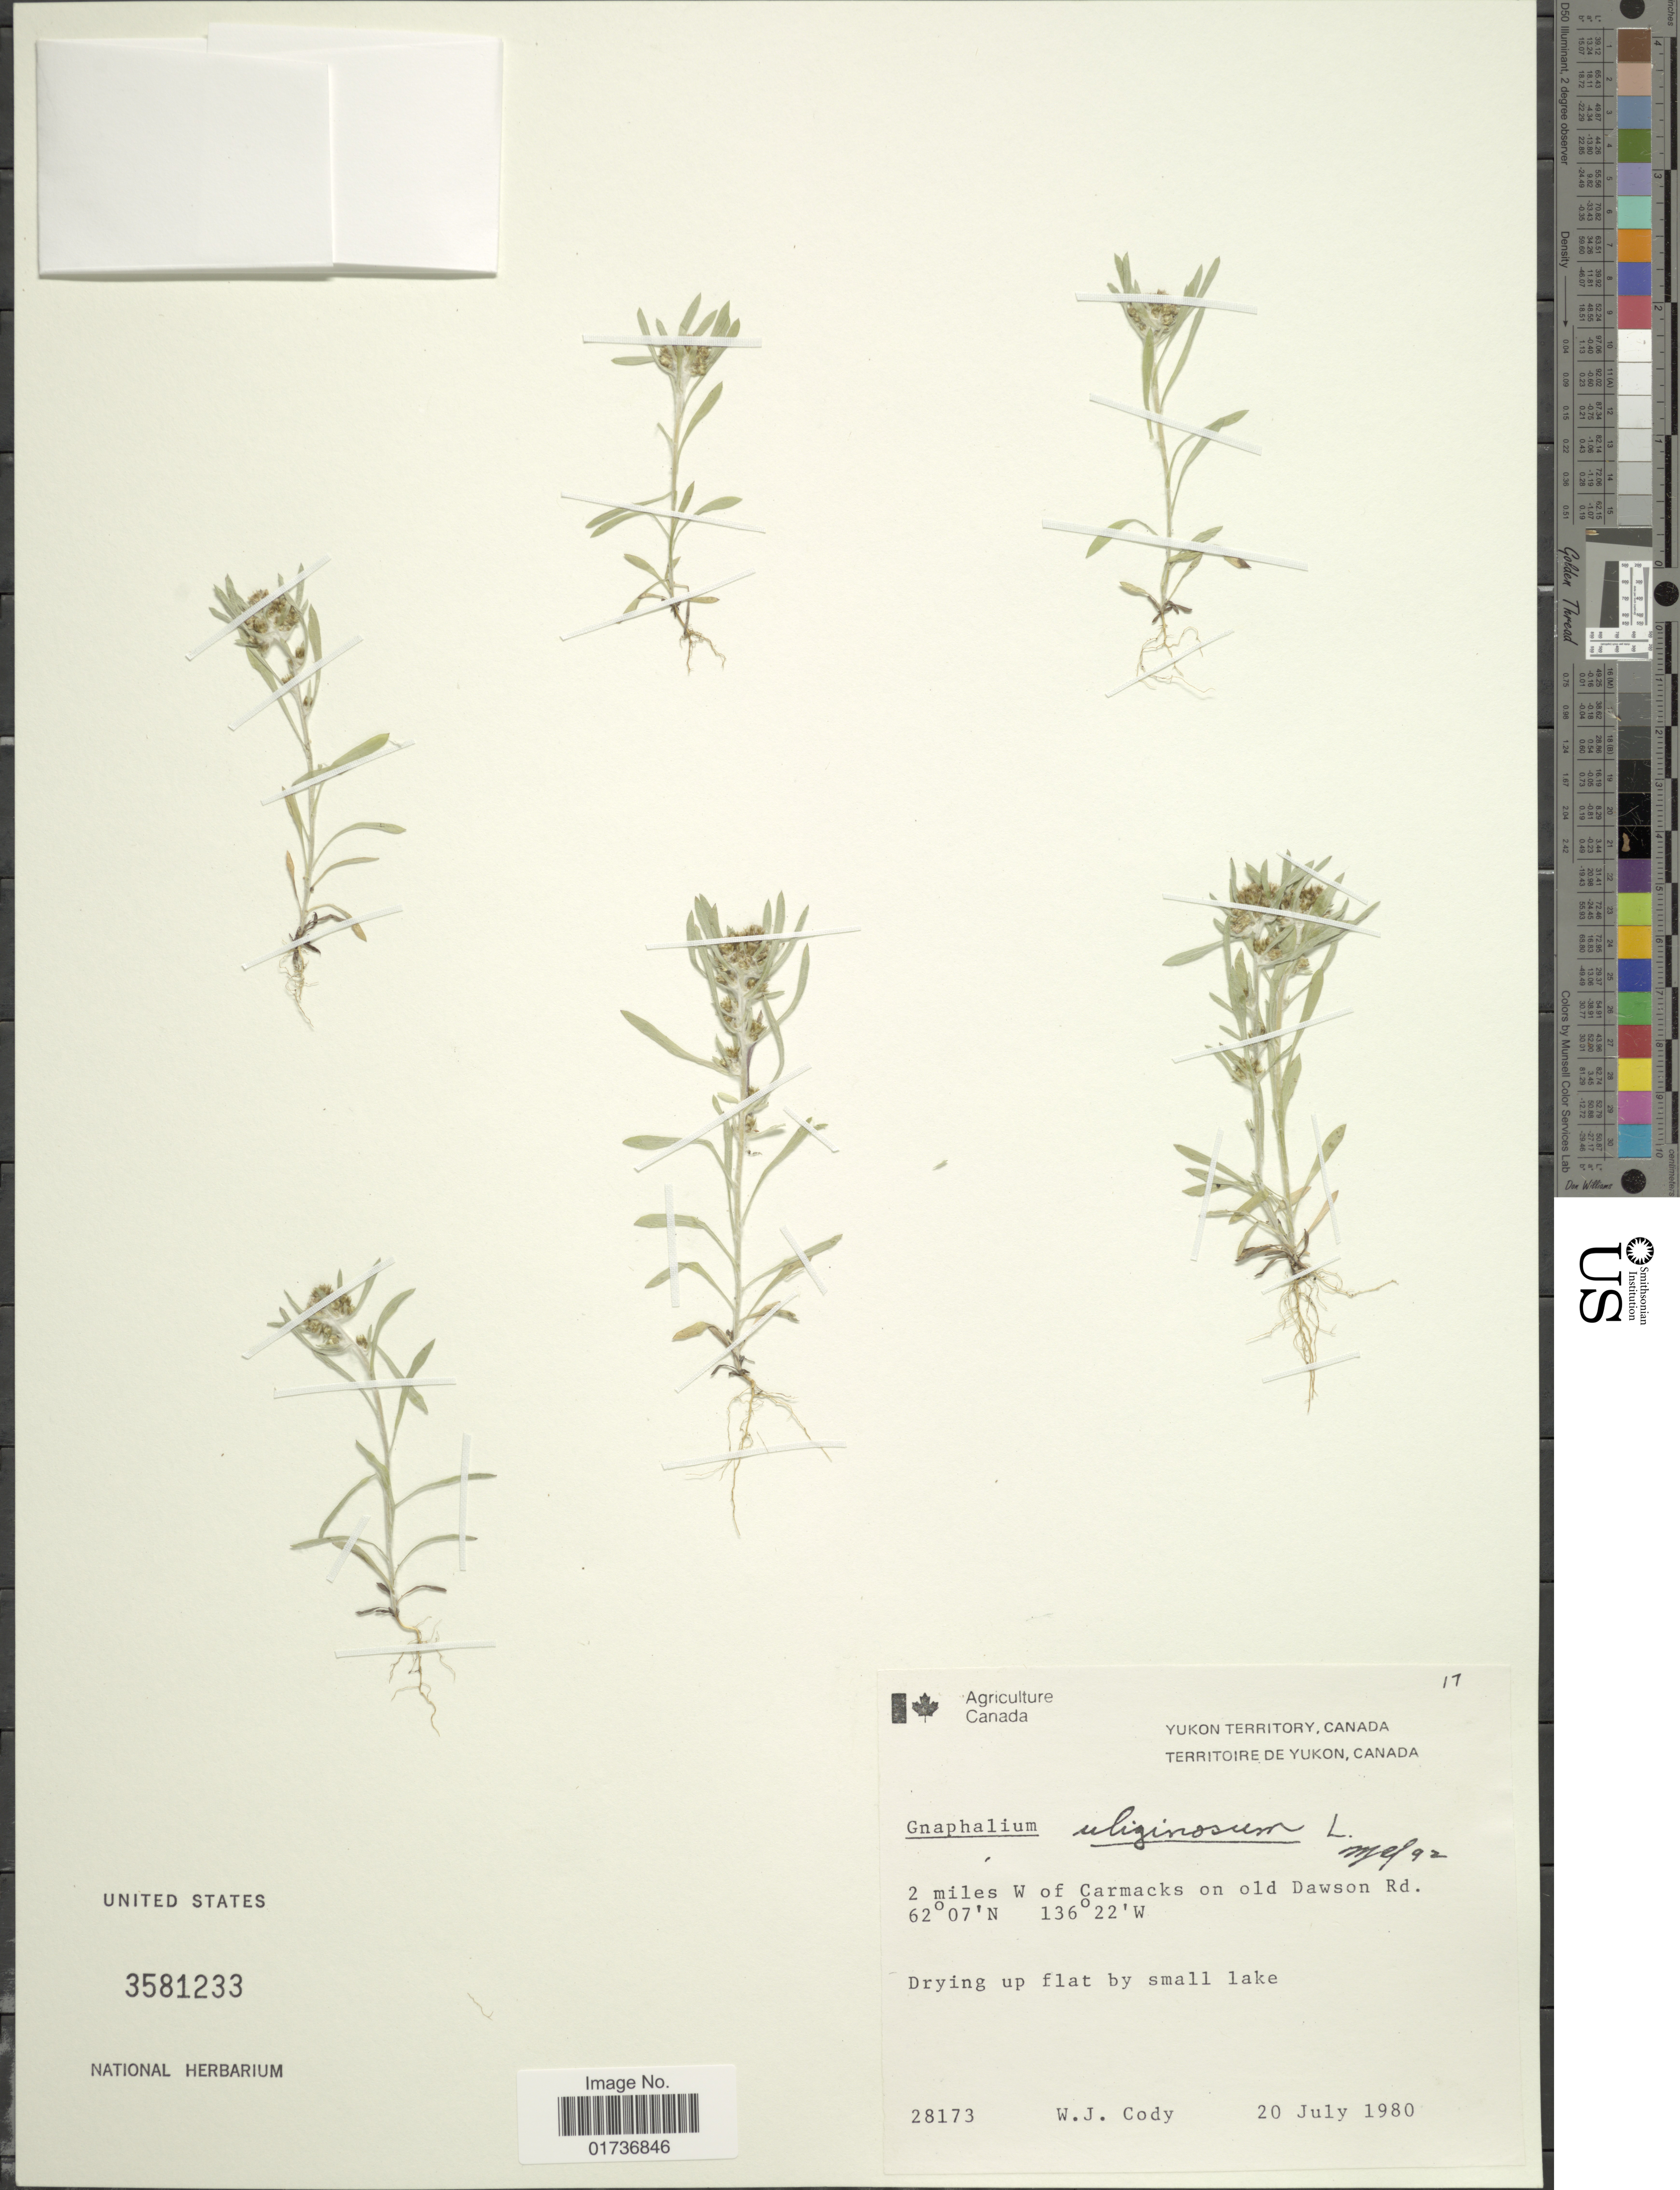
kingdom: Plantae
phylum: Tracheophyta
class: Magnoliopsida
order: Asterales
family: Asteraceae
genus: Gnaphalium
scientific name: Gnaphalium uliginosum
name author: L.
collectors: W. Cody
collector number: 28173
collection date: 1980-07-20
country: Canada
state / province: Yukon Territory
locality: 2 miles W of Carmacks on old Dawson Rd, Drying up flat by small lake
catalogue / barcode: US 3581233